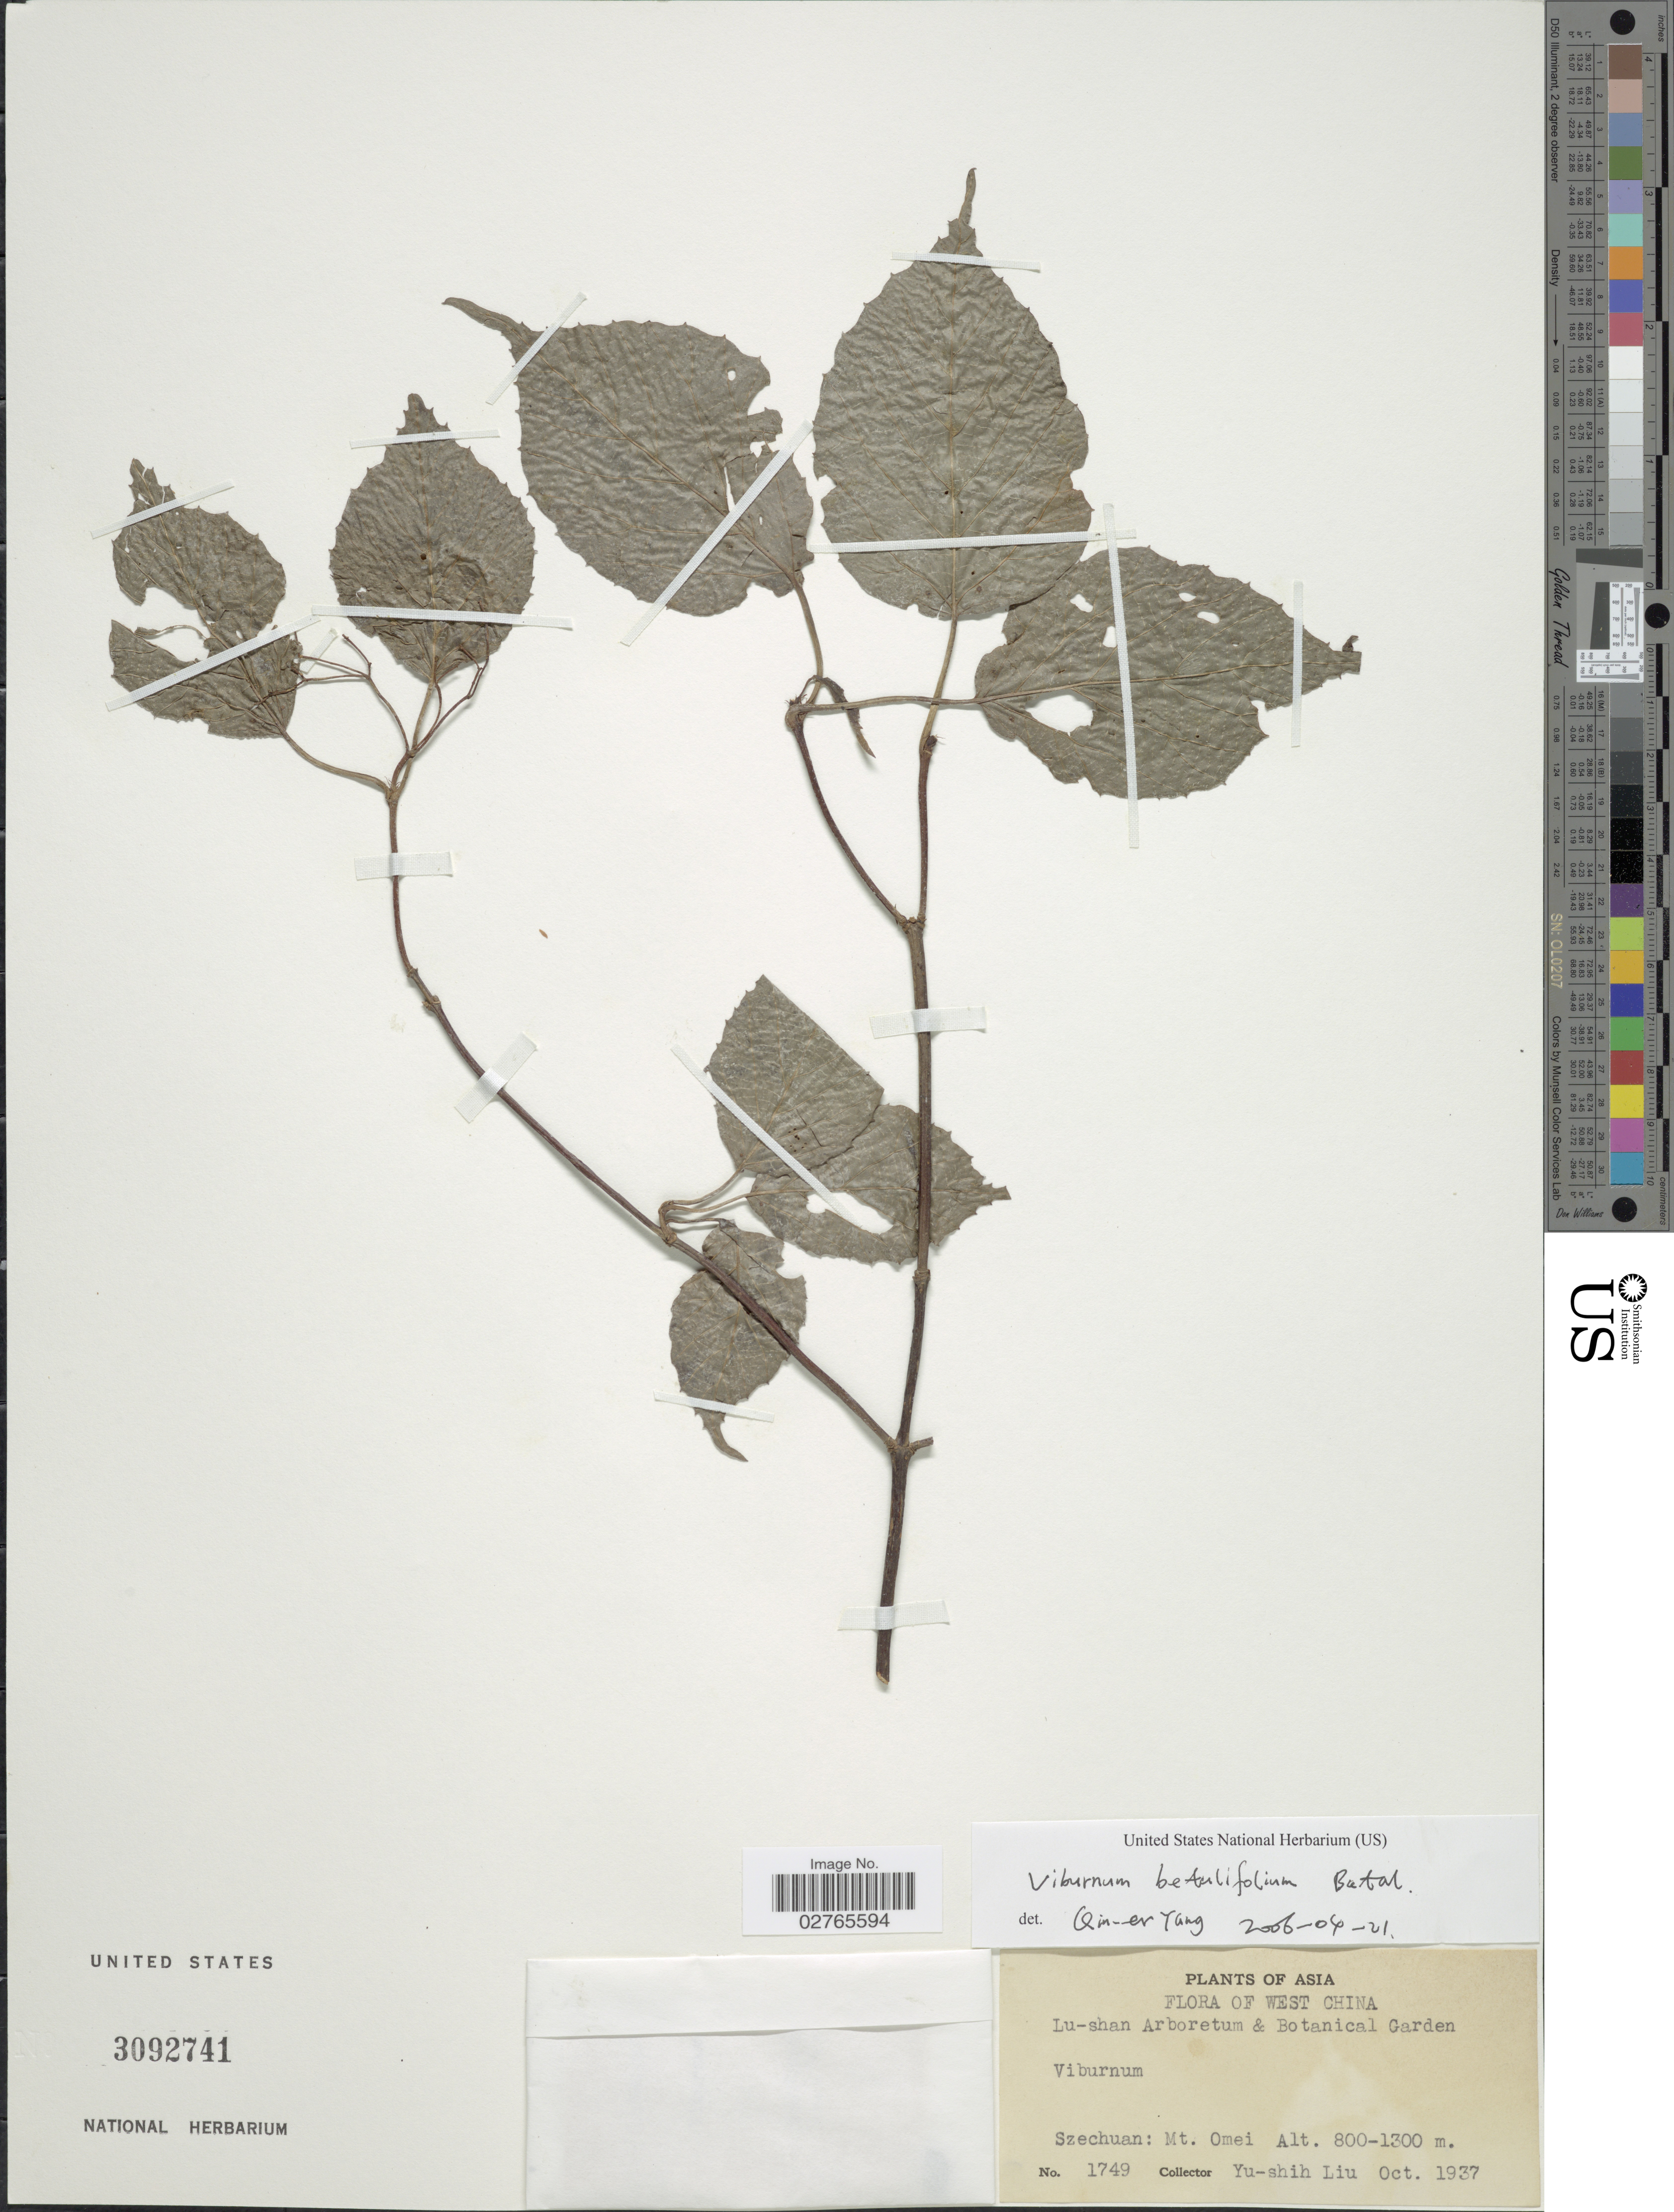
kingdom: Plantae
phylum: Tracheophyta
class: Magnoliopsida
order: Dipsacales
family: Viburnaceae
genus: Viburnum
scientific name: Viburnum betulifolium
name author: Batalin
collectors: Y.-S. Liu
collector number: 1749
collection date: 1937-10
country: China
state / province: Sichuan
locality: Asia. West China. Lu-shan Arboretum & Botanical Garden. Szechuan: Mt. Omei.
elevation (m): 800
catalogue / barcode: US 3092741